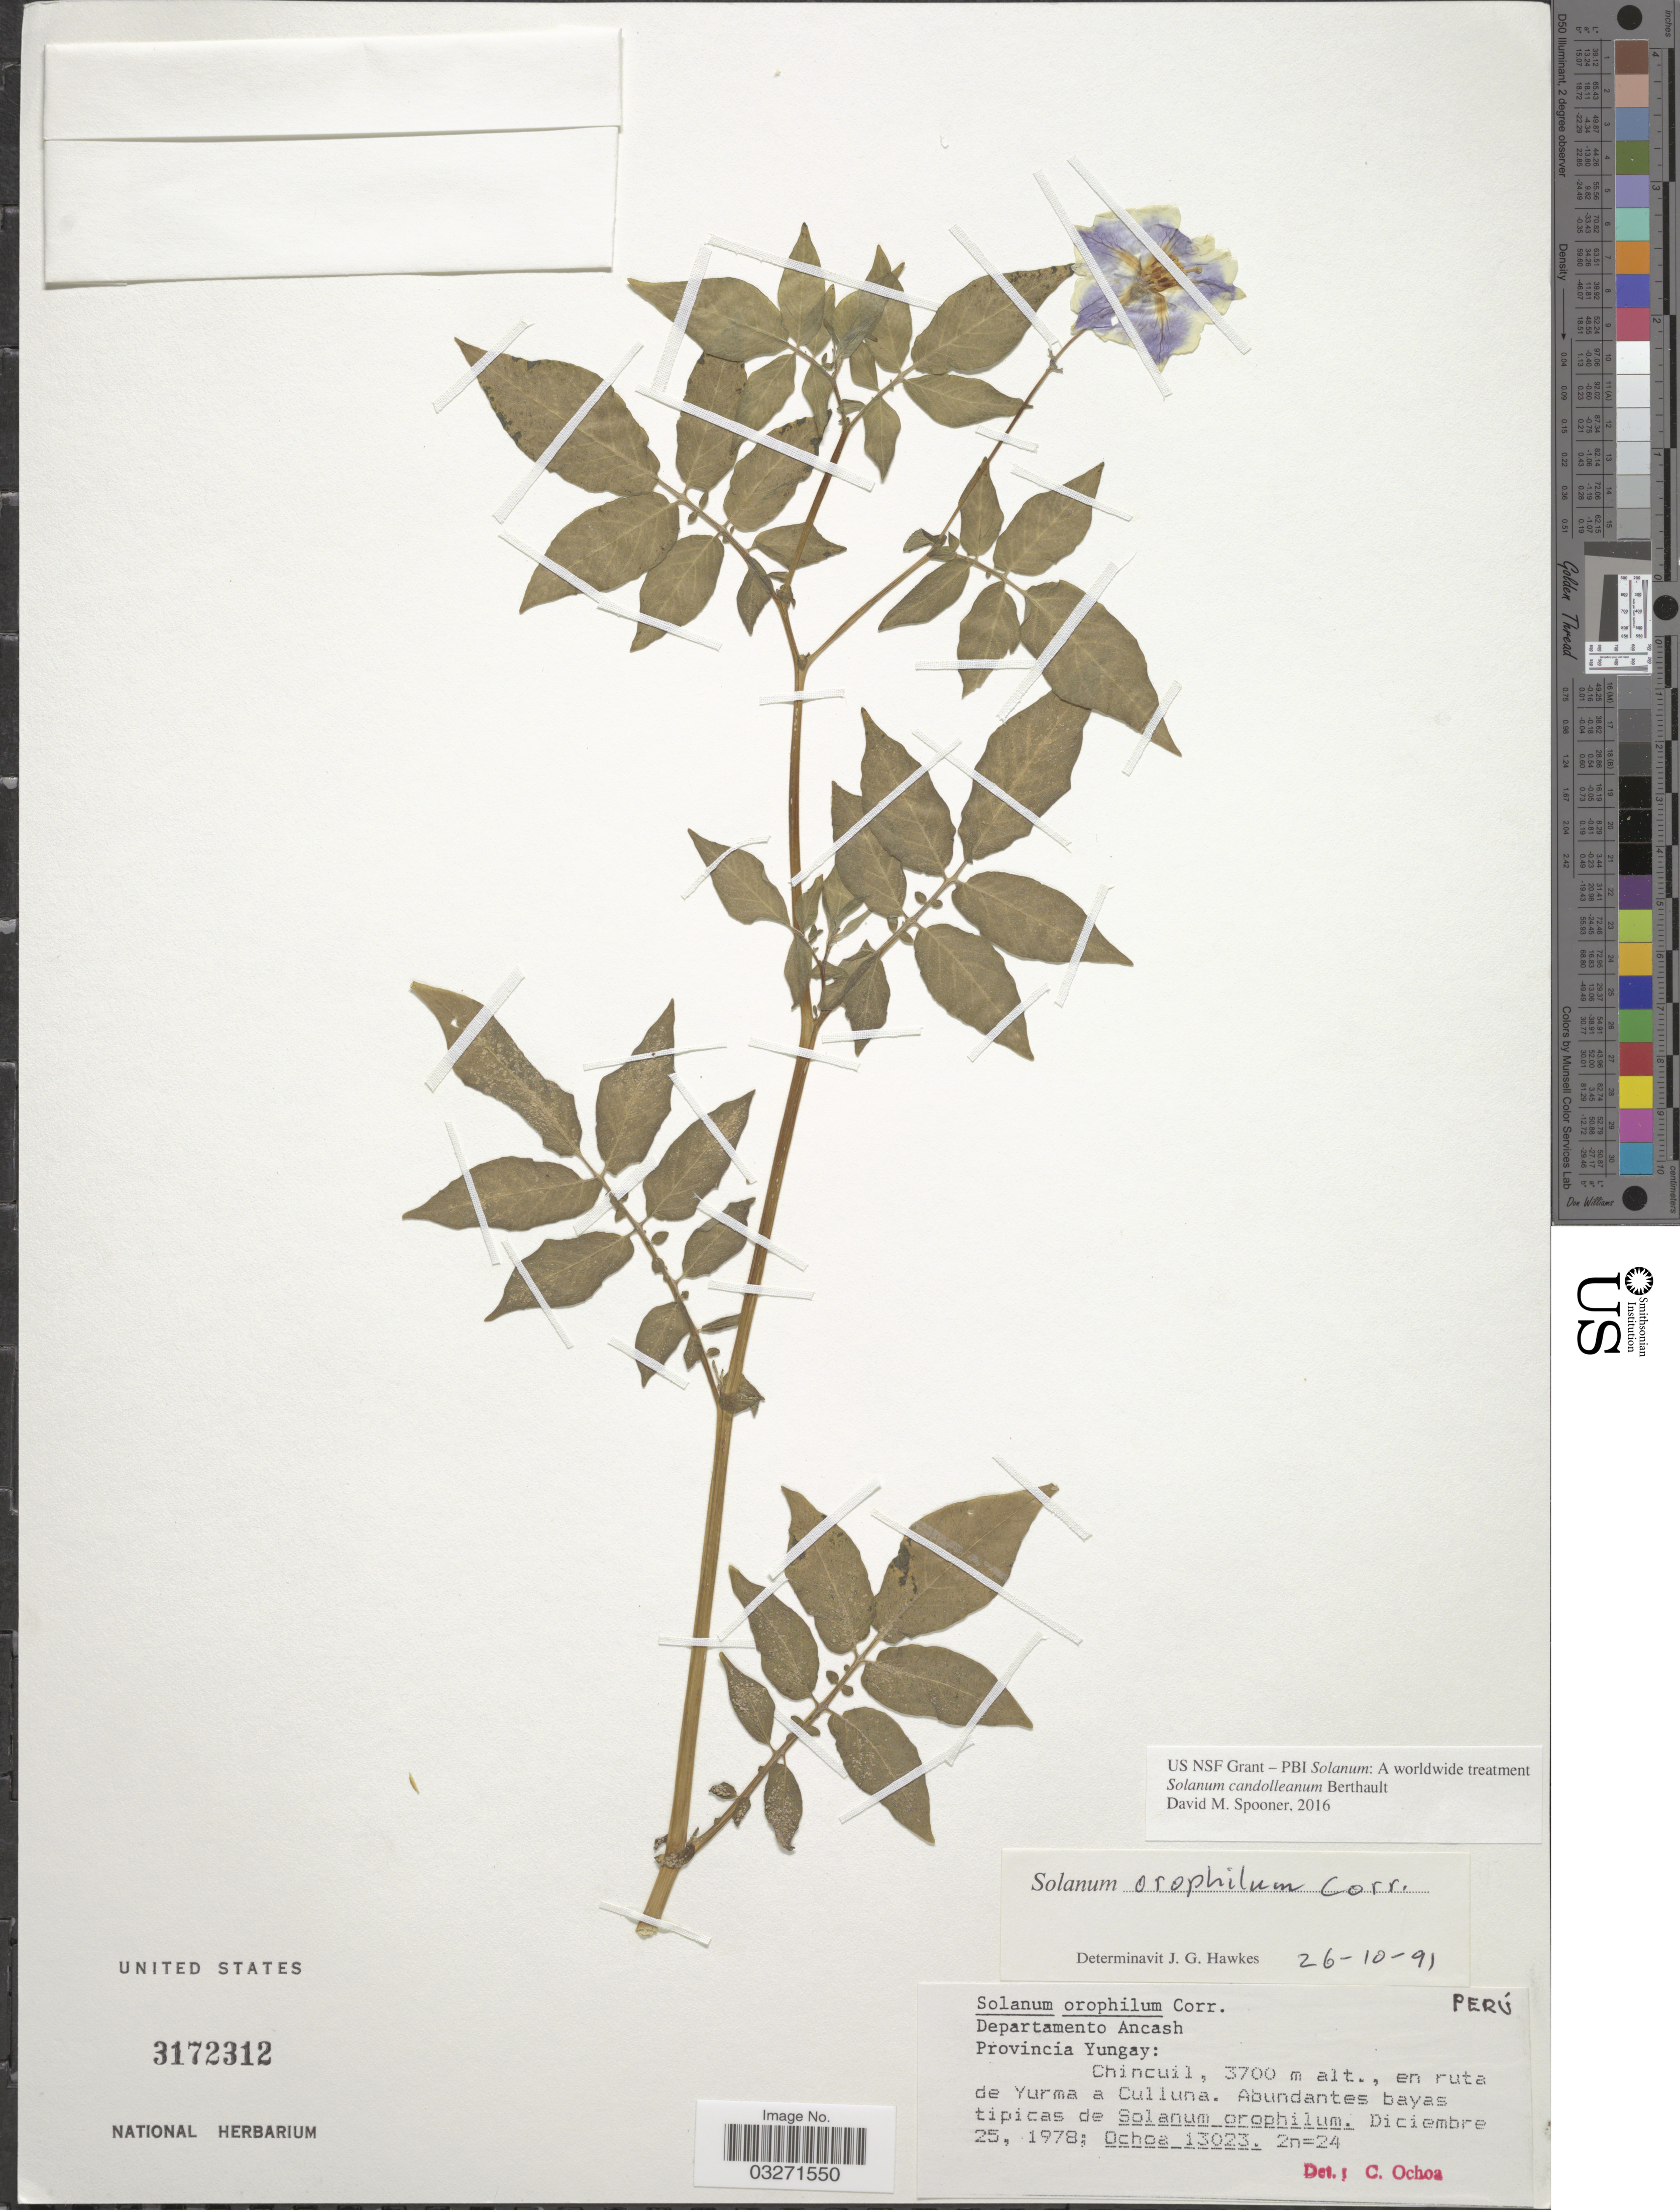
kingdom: Plantae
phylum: Tracheophyta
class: Magnoliopsida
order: Solanales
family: Solanaceae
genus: Solanum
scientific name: Solanum candolleanum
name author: Berthault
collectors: -. Ochoa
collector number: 13023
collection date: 1978-12-25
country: Peru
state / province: Ancash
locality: Departamento Ancash. Provincia Yungay: Chincuil, en ruta de Yurma a Culluna.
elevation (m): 3700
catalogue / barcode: US 3172312